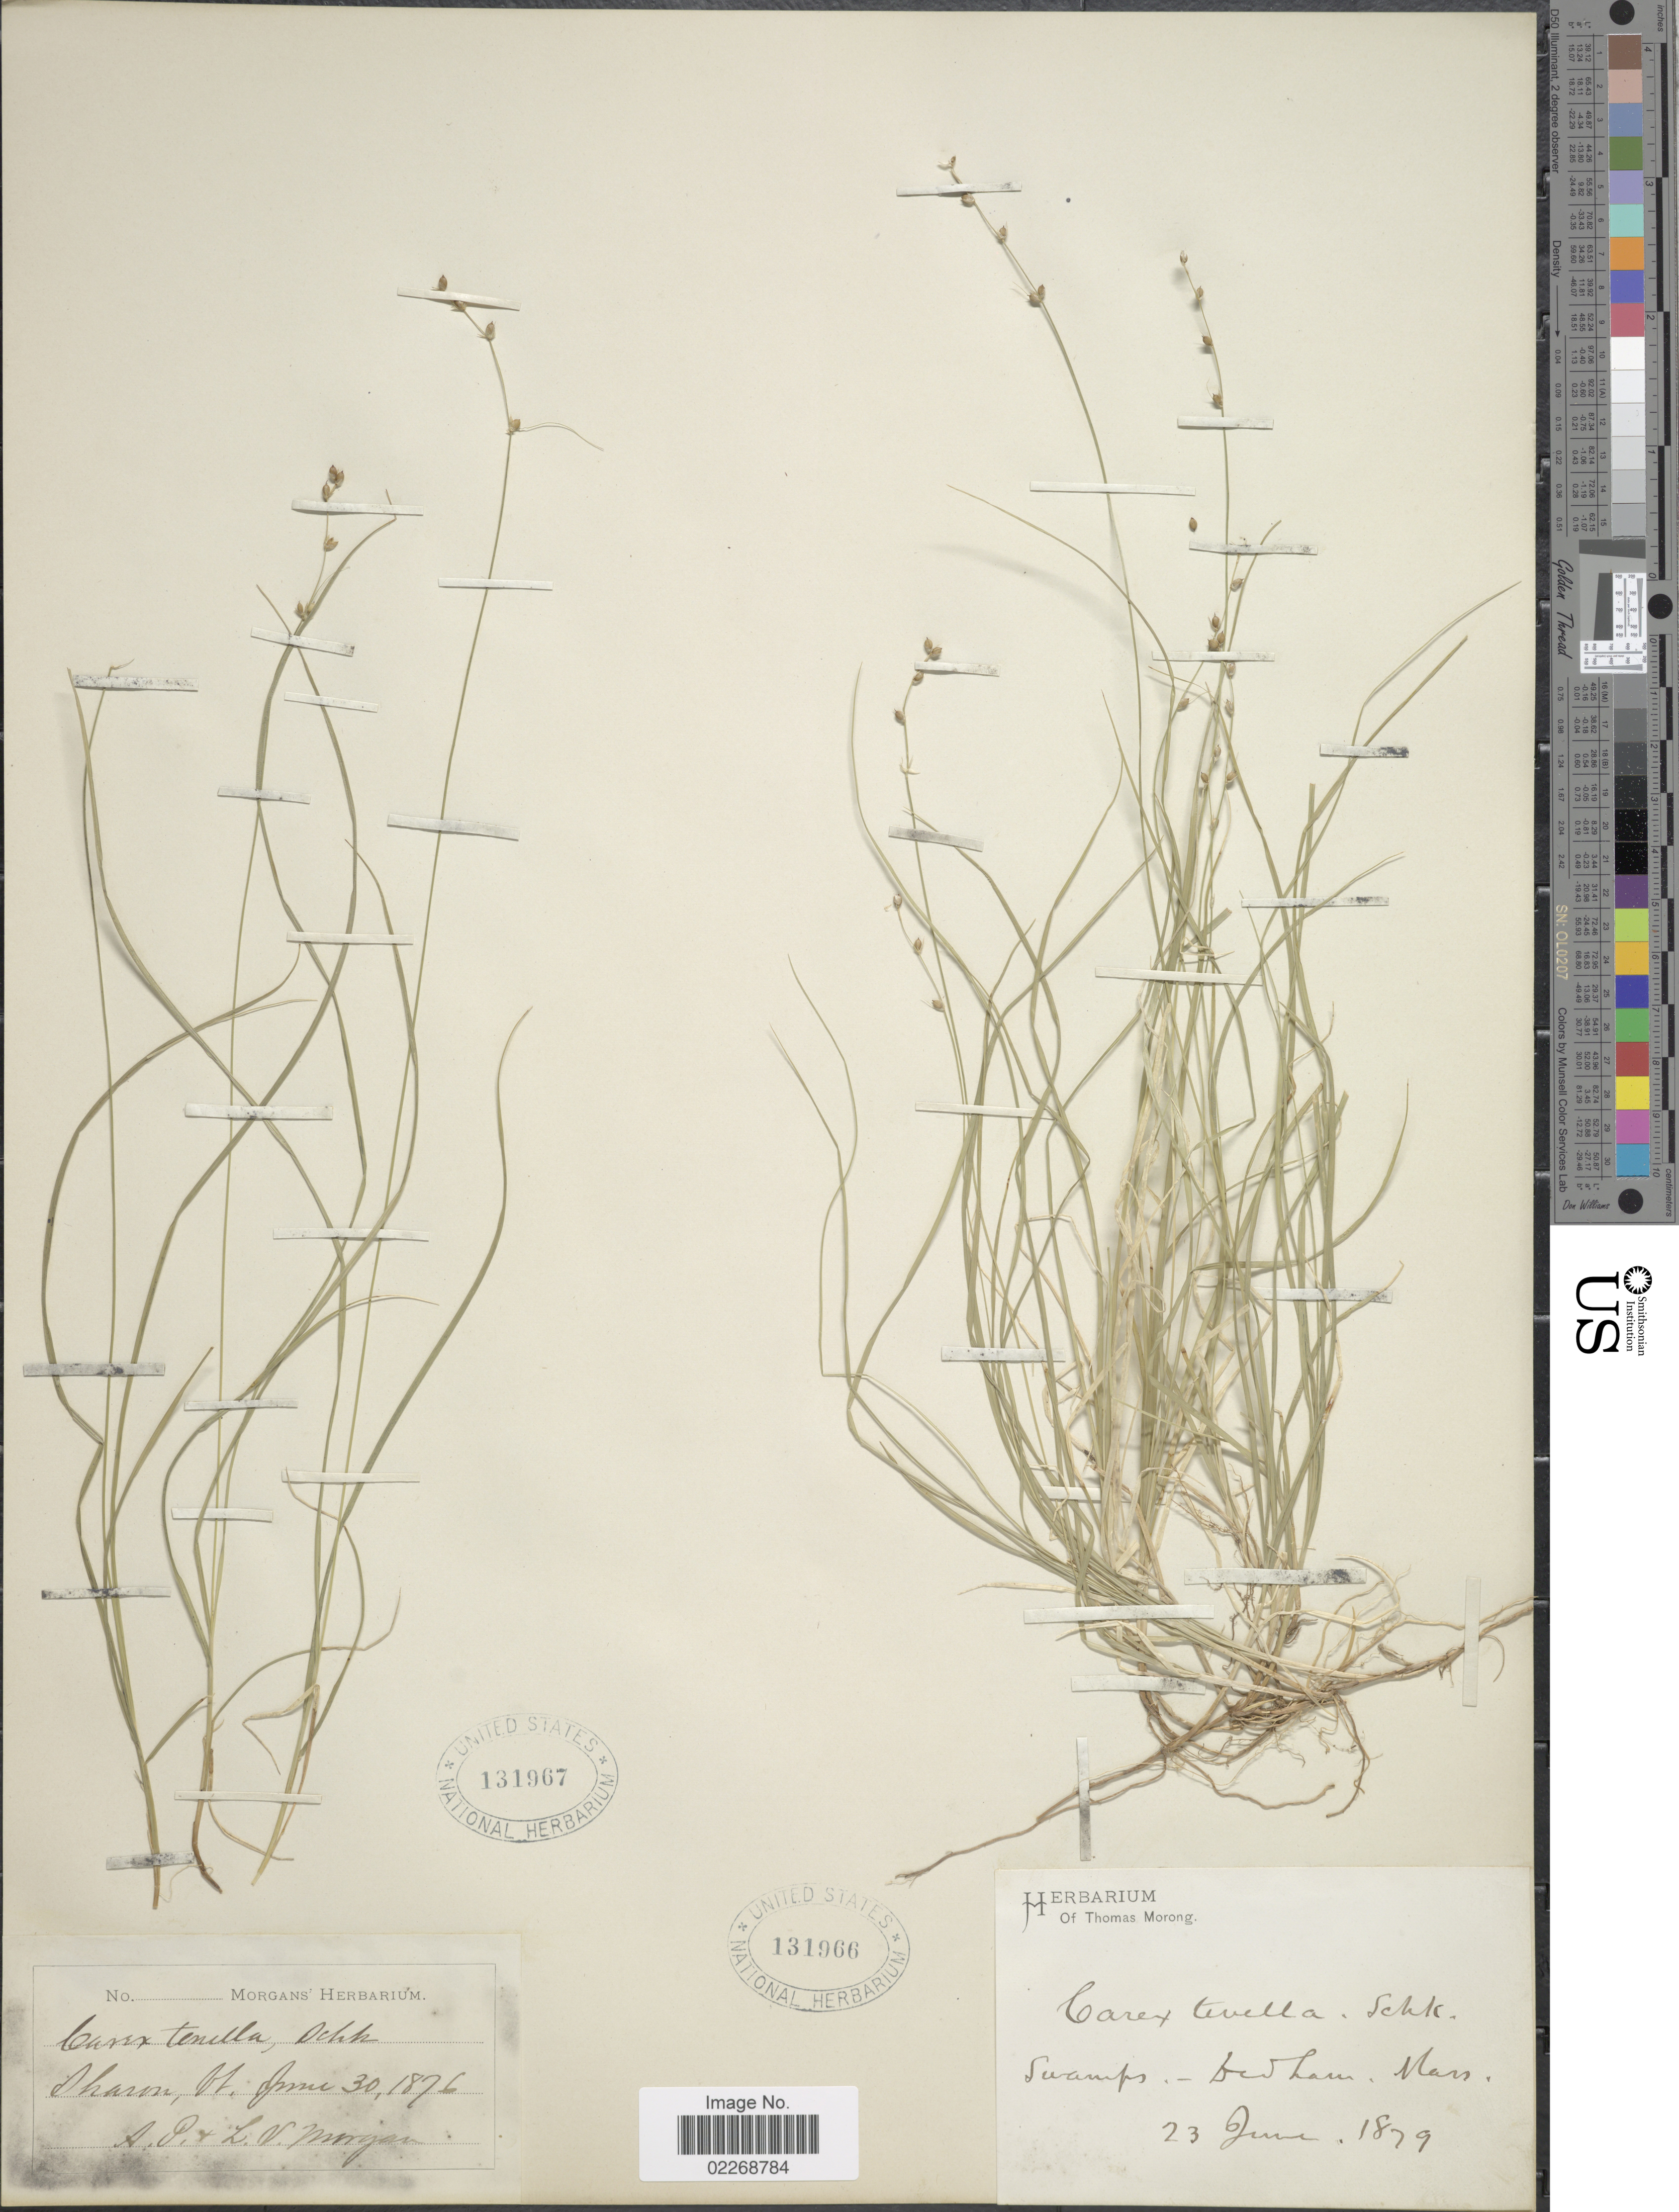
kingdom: Plantae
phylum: Tracheophyta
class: Liliopsida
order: Poales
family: Cyperaceae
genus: Carex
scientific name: Carex disperma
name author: Dewey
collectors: A. Morgan & L. Morgan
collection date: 1876-06-30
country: United States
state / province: Vermont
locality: Sharon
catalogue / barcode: US 131967-2